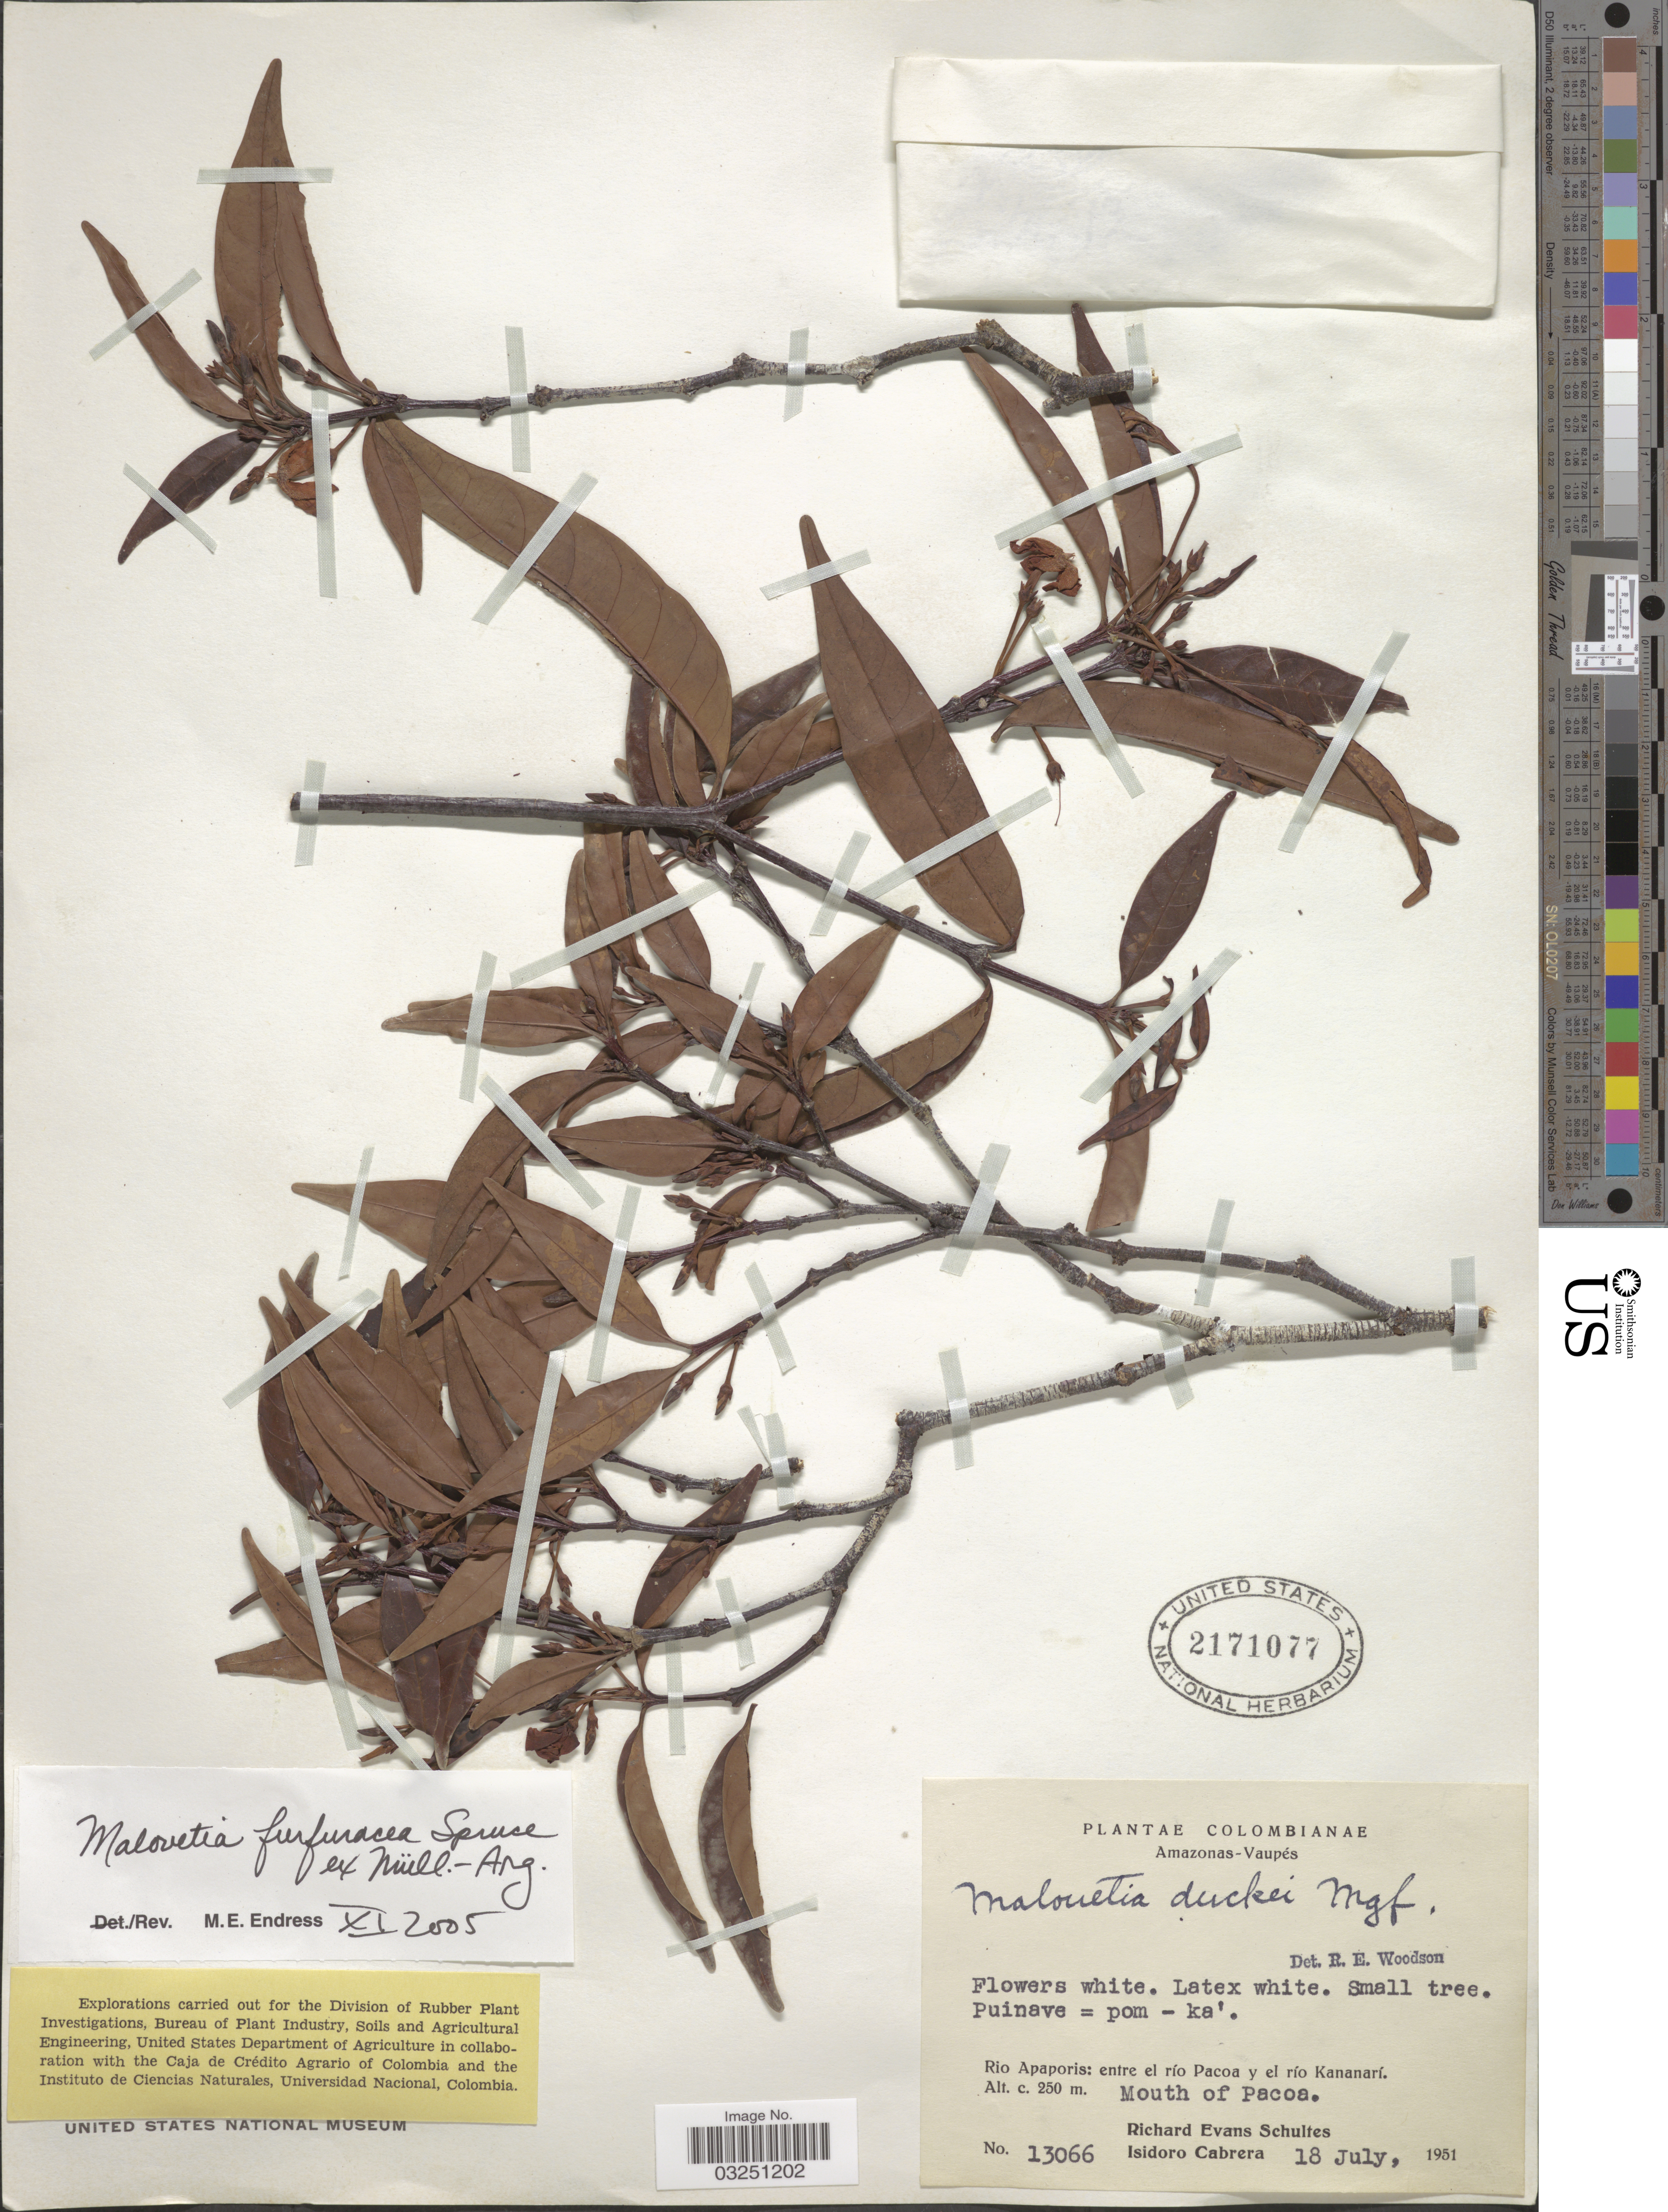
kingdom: Plantae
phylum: Tracheophyta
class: Magnoliopsida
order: Gentianales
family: Apocynaceae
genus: Malouetia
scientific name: Malouetia furfuracea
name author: Benth. ex Müll. Arg.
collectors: R. E. Schultes & I. Cabrera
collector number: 13066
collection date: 1951-07-18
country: Colombia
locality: Amazonas-Vaupés, Rio Apaporis: entre el río Pacoa y el río Kananarí. Mouth of Pacoa.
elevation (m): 250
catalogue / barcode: US 2171077